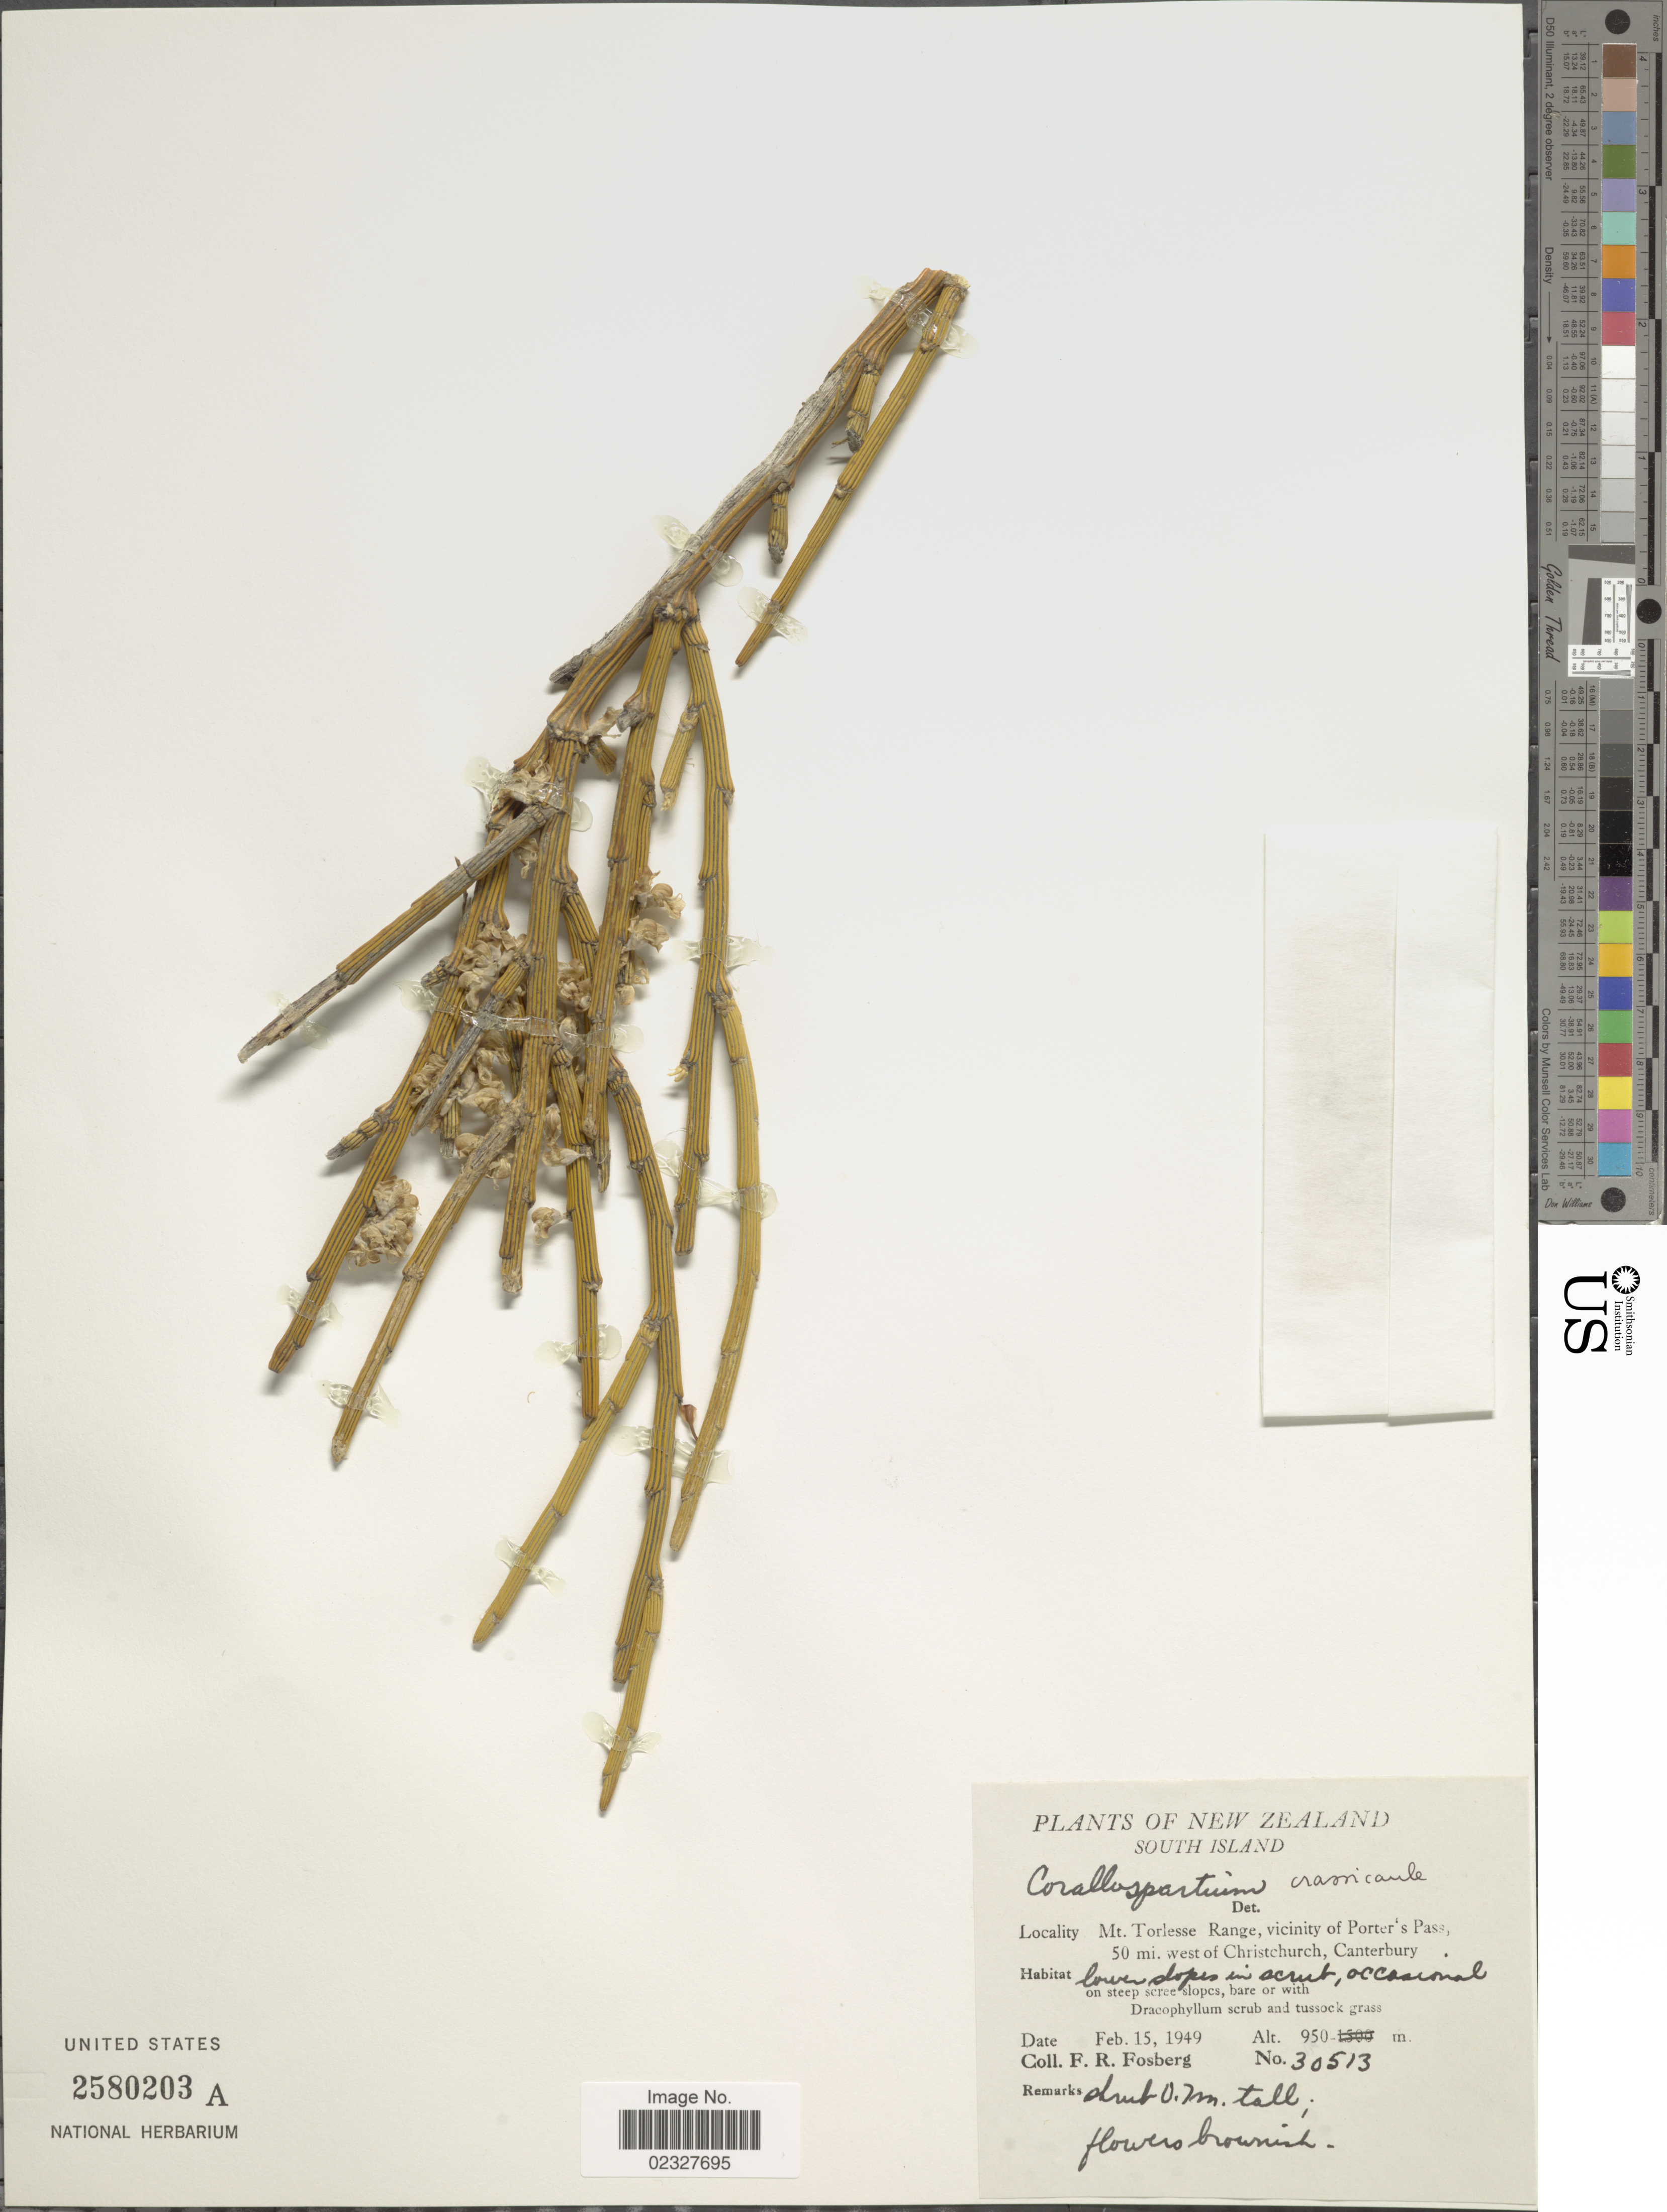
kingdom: Plantae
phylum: Tracheophyta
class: Magnoliopsida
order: Fabales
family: Fabaceae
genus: Carmichaelia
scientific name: Carmichaelia crassicaulis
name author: Hook. f.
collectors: F. R. Fosberg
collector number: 30513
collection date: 1949-02-15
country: New Zealand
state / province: Canterbury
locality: New Zealand, South Island. Mt. Torlesse Range, vicinity of Porter's Pass 50 mi. west of Christchruch, Canterbury.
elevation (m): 950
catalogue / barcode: US 2580203A